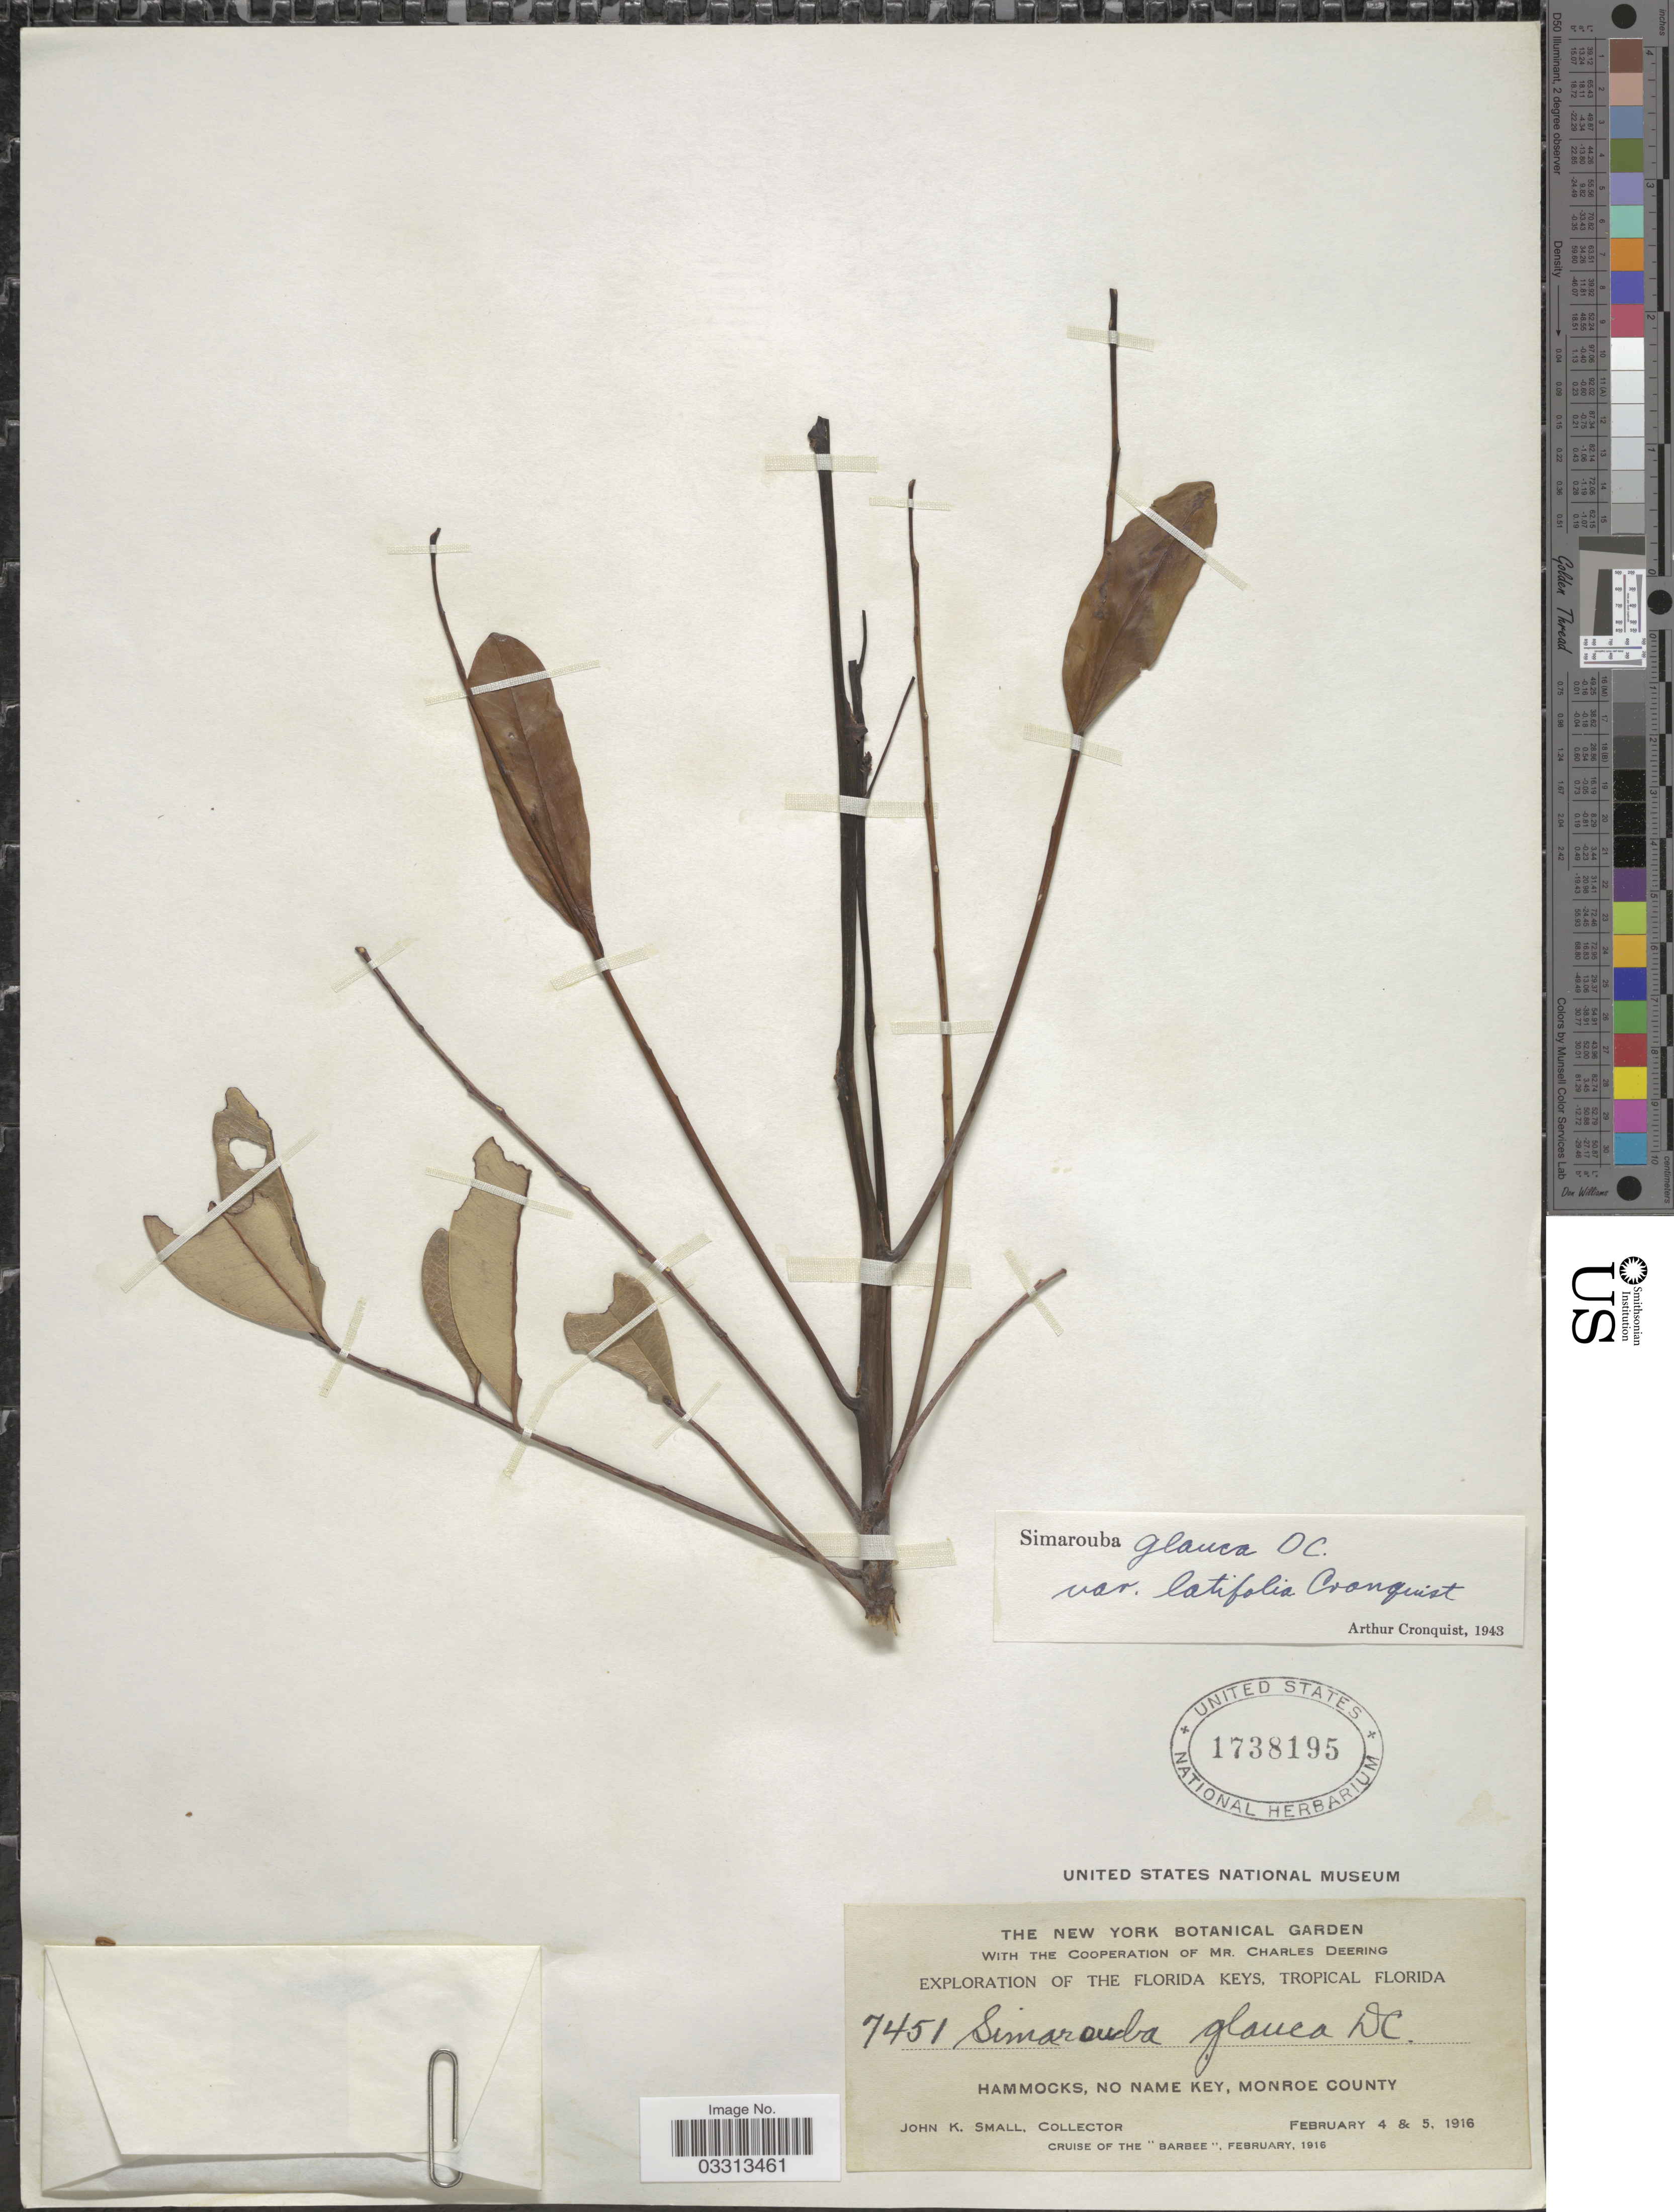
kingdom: Plantae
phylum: Tracheophyta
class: Magnoliopsida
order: Sapindales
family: Simaroubaceae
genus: Simarouba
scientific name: Simarouba glauca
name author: DC.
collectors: J. K. Small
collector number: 7451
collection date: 1916-02-04/1916-02-05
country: United States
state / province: Florida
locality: The Florida Keys, Tropical Florida. Hammocks, No Name Key, Monroe County.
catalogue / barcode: US 1738195